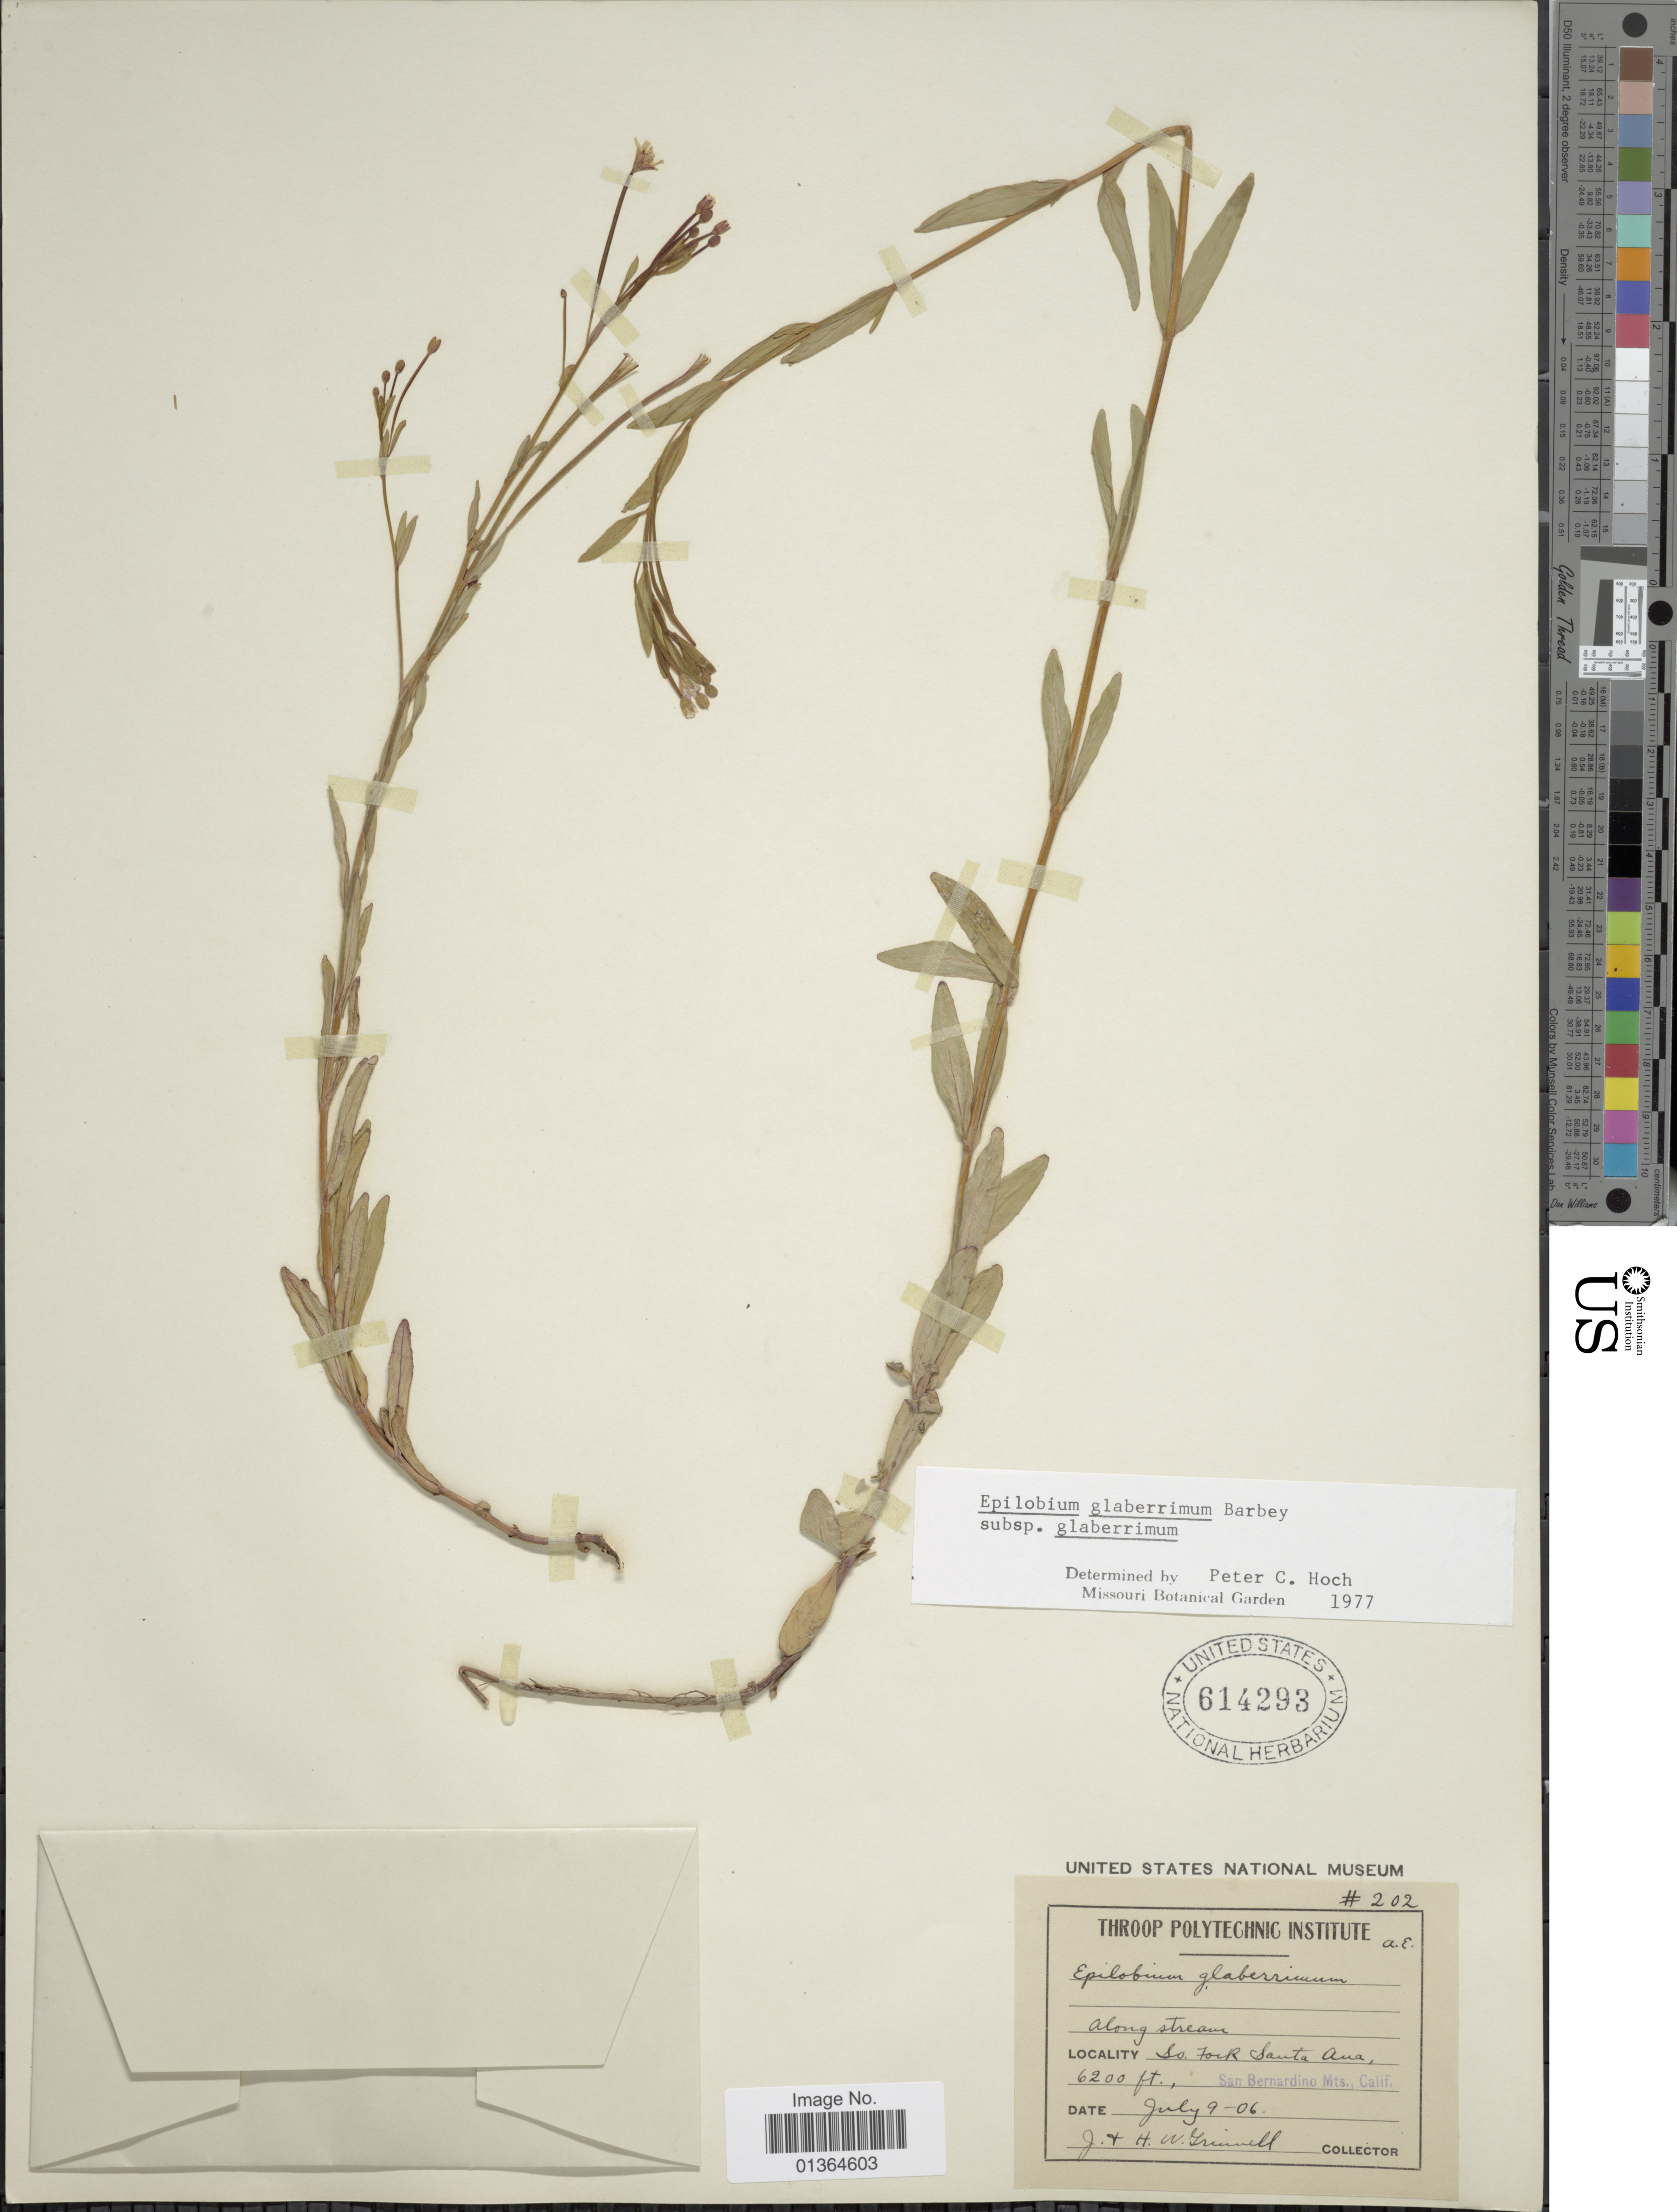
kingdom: Plantae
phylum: Tracheophyta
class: Magnoliopsida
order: Myrtales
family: Onagraceae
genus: Epilobium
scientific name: Epilobium glaberrimum subsp. glaberrimum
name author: Barbey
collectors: J. Grinnel & H. Grinnell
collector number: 202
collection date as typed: Transcribed d/m/y: 9/7/6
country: United States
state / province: California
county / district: San Bernardino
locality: So. Fork Santa Ana, San Bernardino Mts.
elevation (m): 1890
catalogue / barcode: US 614292